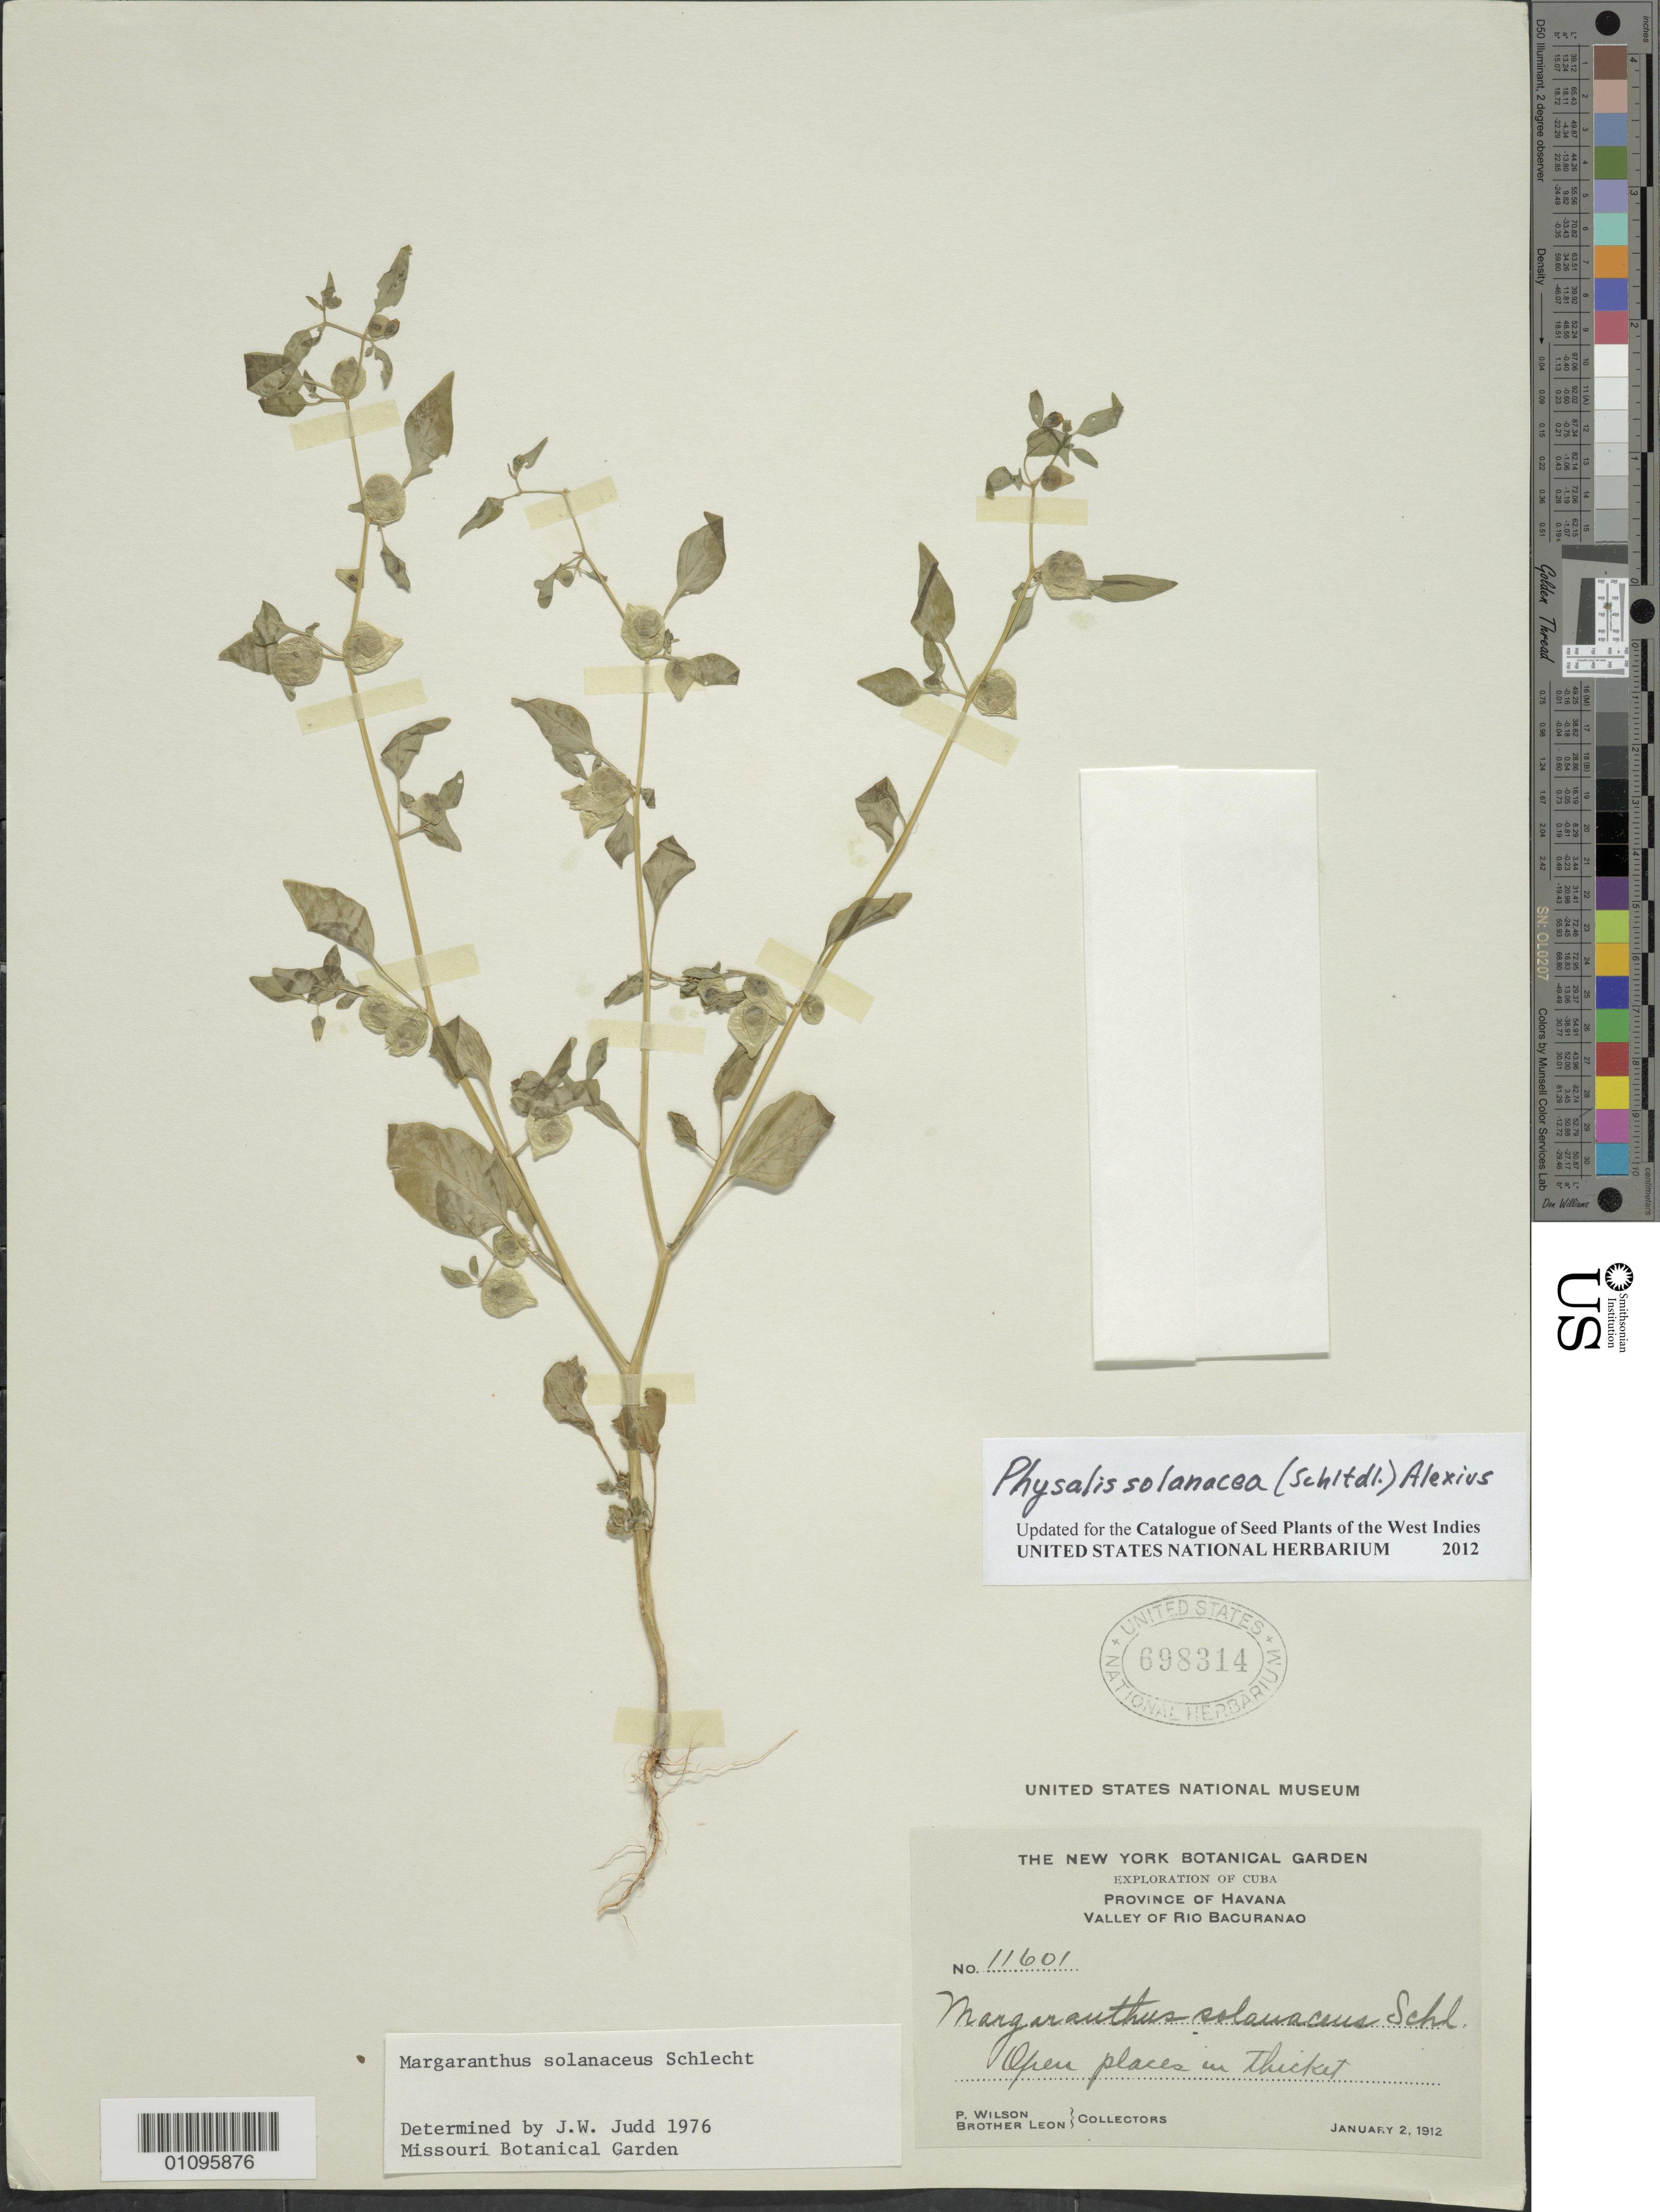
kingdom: Plantae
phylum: Tracheophyta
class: Magnoliopsida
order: Solanales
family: Solanaceae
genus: Physalis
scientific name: Physalis solanacea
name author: (Schltdl.) Axelius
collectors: P. Wilson & Bro. León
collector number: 11601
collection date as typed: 02 Jan 1912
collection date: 1912-01-02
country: Cuba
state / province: La Habana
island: Cuba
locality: Río Bacuranao valley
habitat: Open places in thicket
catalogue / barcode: US 698314